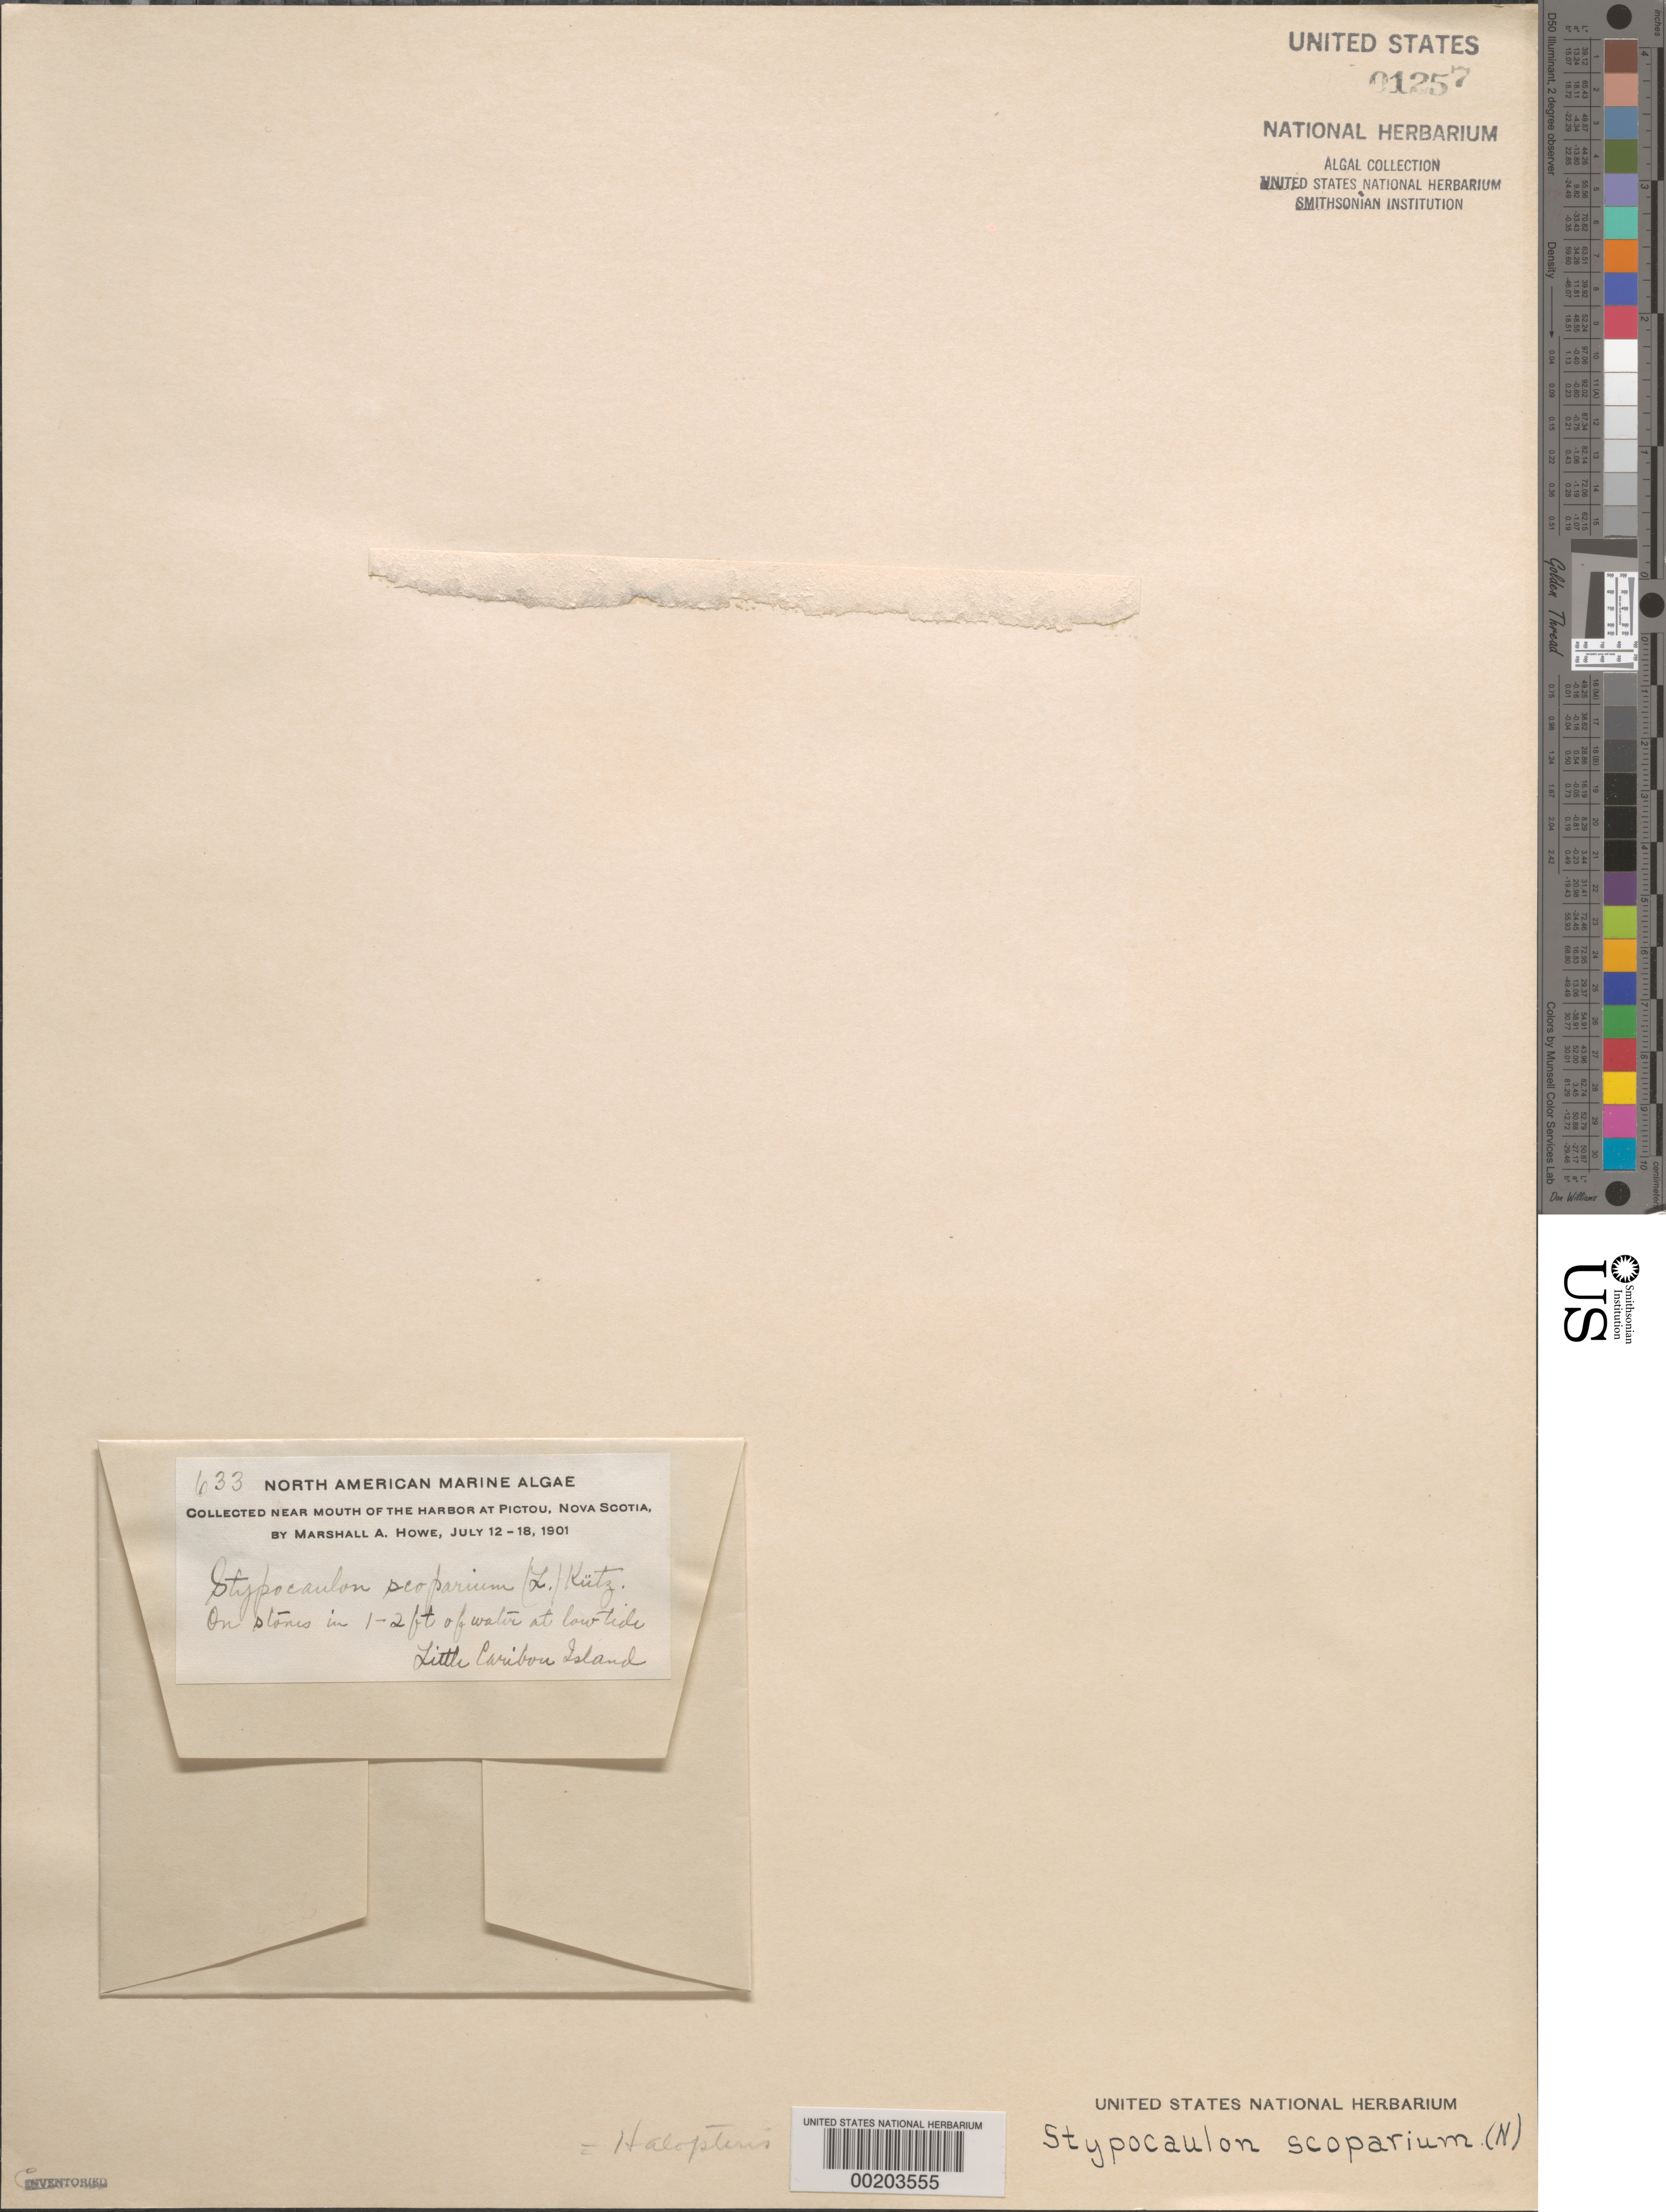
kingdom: Chromista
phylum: Ochrophyta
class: Phaeophyceae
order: Sphacelariales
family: Stypocaulaceae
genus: Halopteris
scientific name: Halopteris scoparia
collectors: M. A. Howe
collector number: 633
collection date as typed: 12 Jul 1901 TO 18 Jul 1901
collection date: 1901-07-12/1901-07-18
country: Canada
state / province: Nova Scotia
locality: Little caribou island, near pictou harbor mouth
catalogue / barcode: US 1257